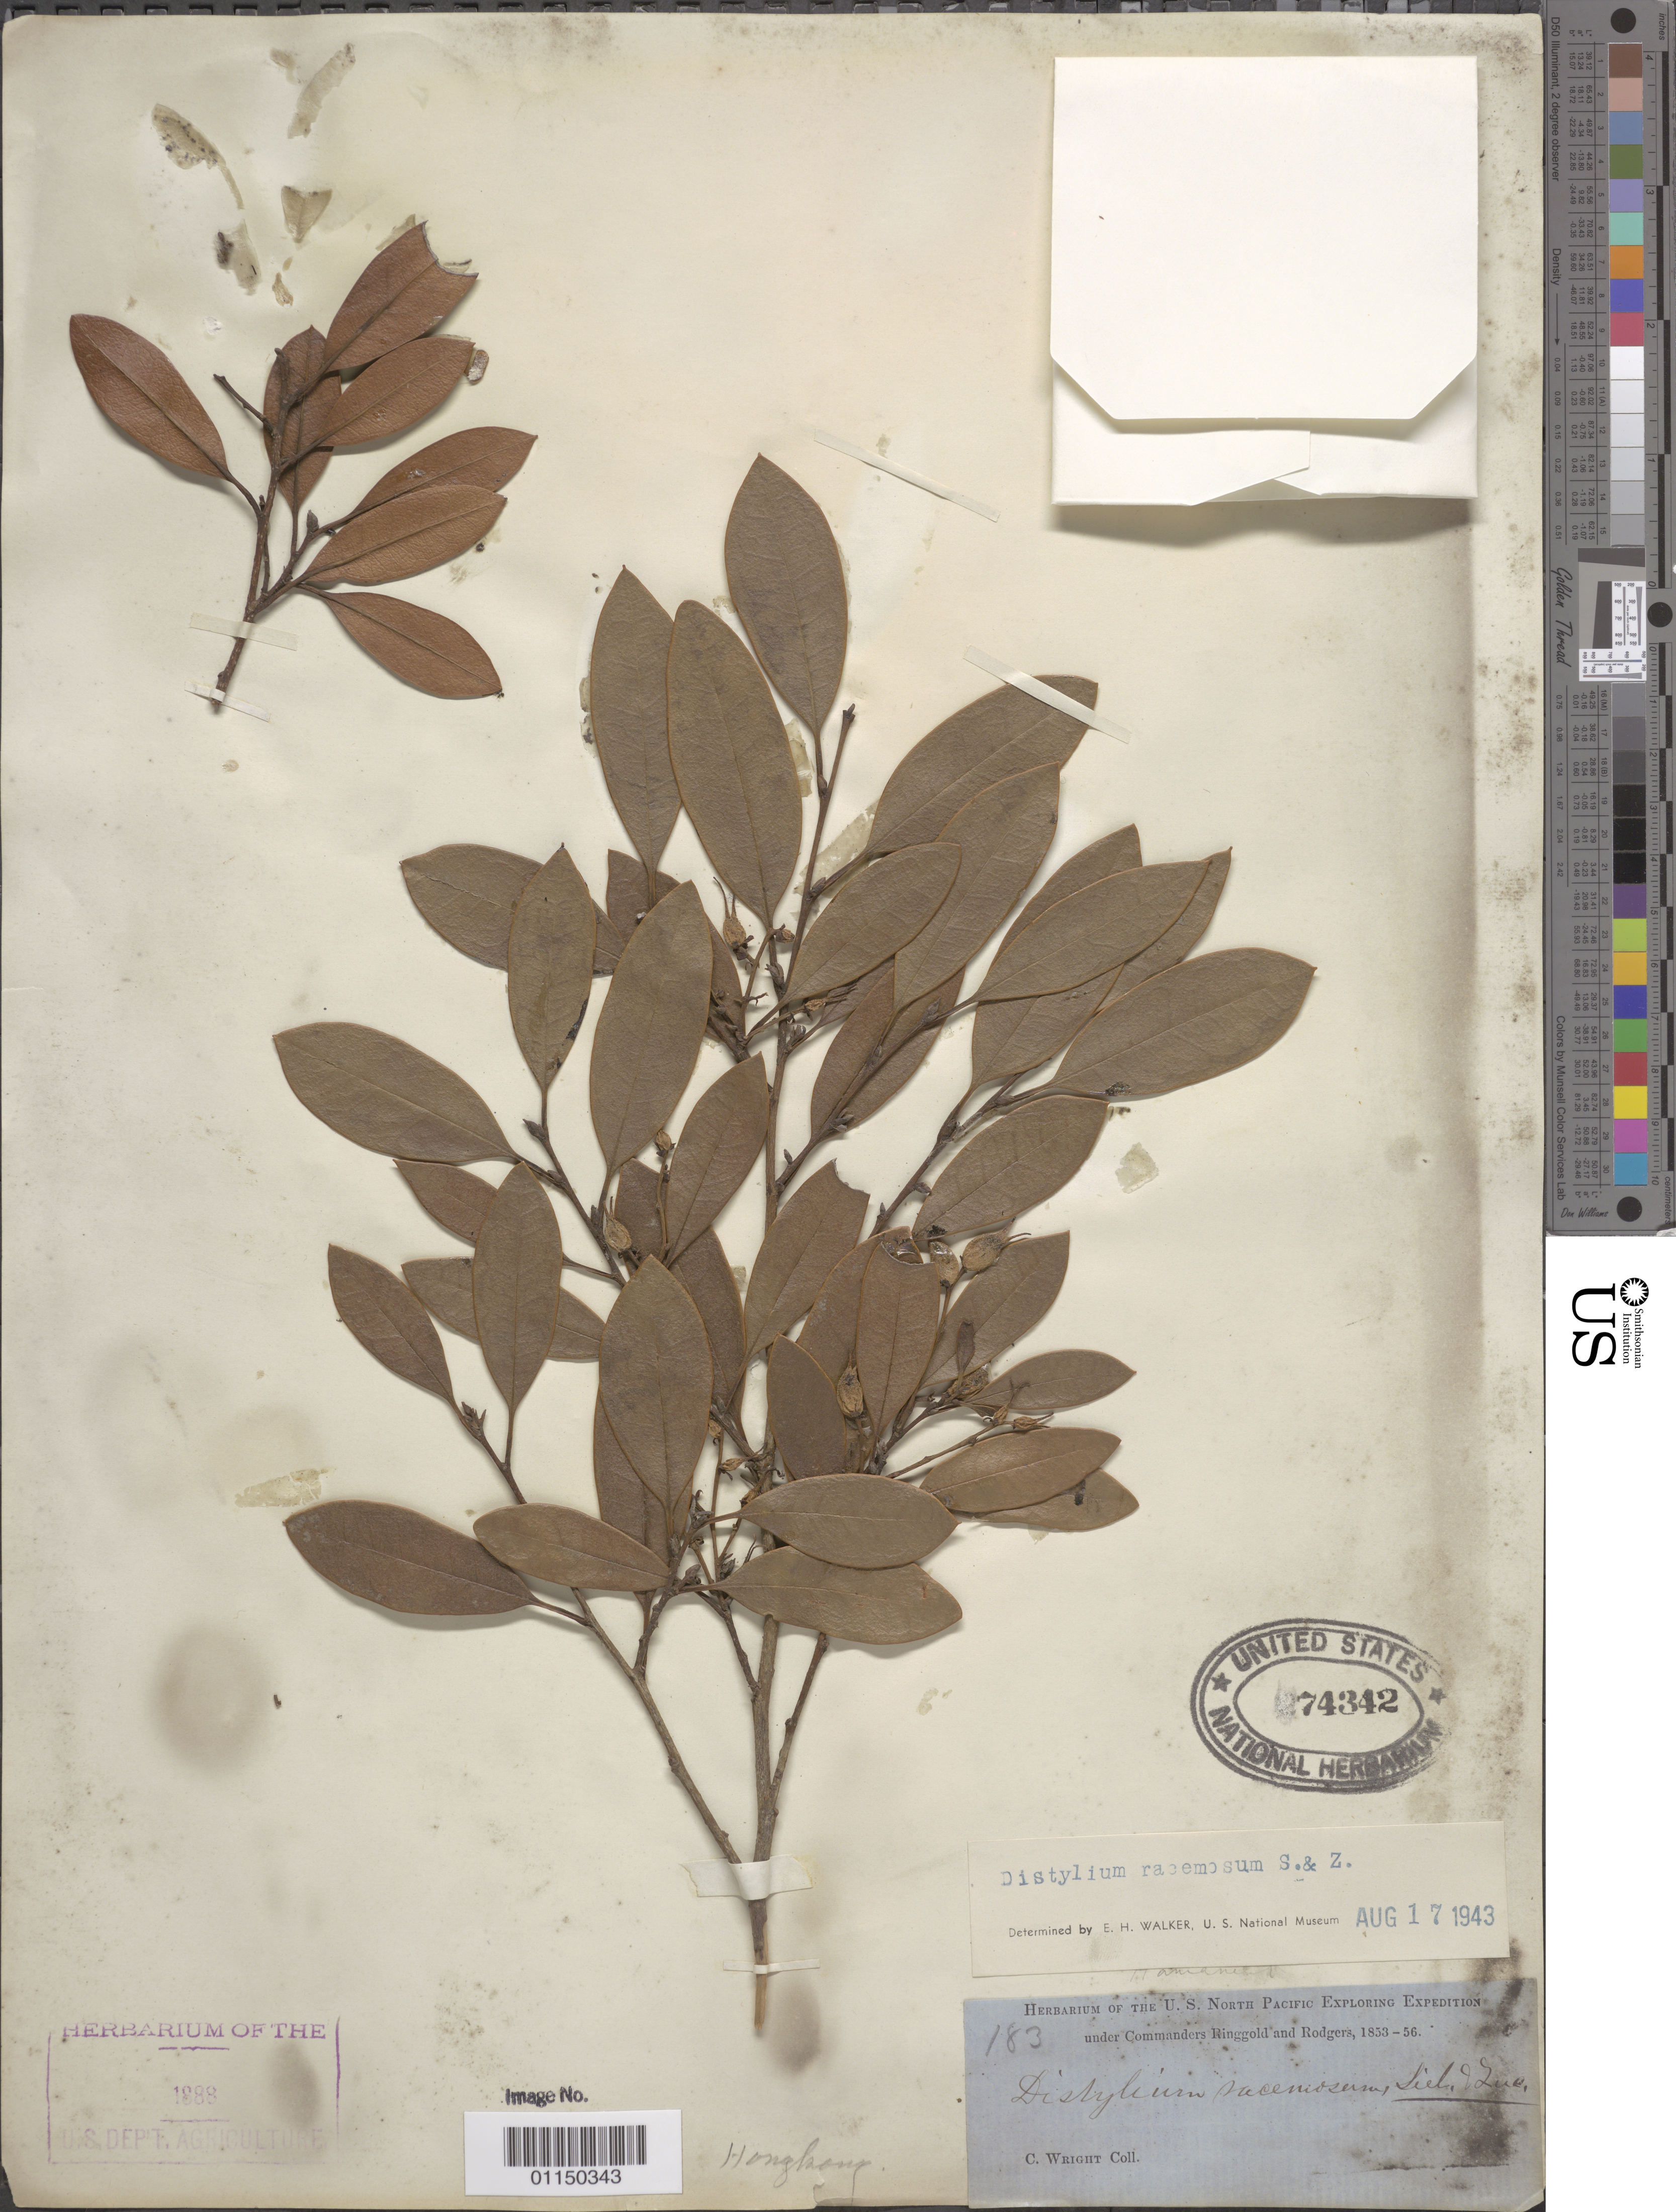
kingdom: Plantae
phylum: Tracheophyta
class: Magnoliopsida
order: Saxifragales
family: Hamamelidaceae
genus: Distylium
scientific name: Distylium racemosum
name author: Siebold & Zucc.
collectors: C. Wright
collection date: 1853/1856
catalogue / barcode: US 74342